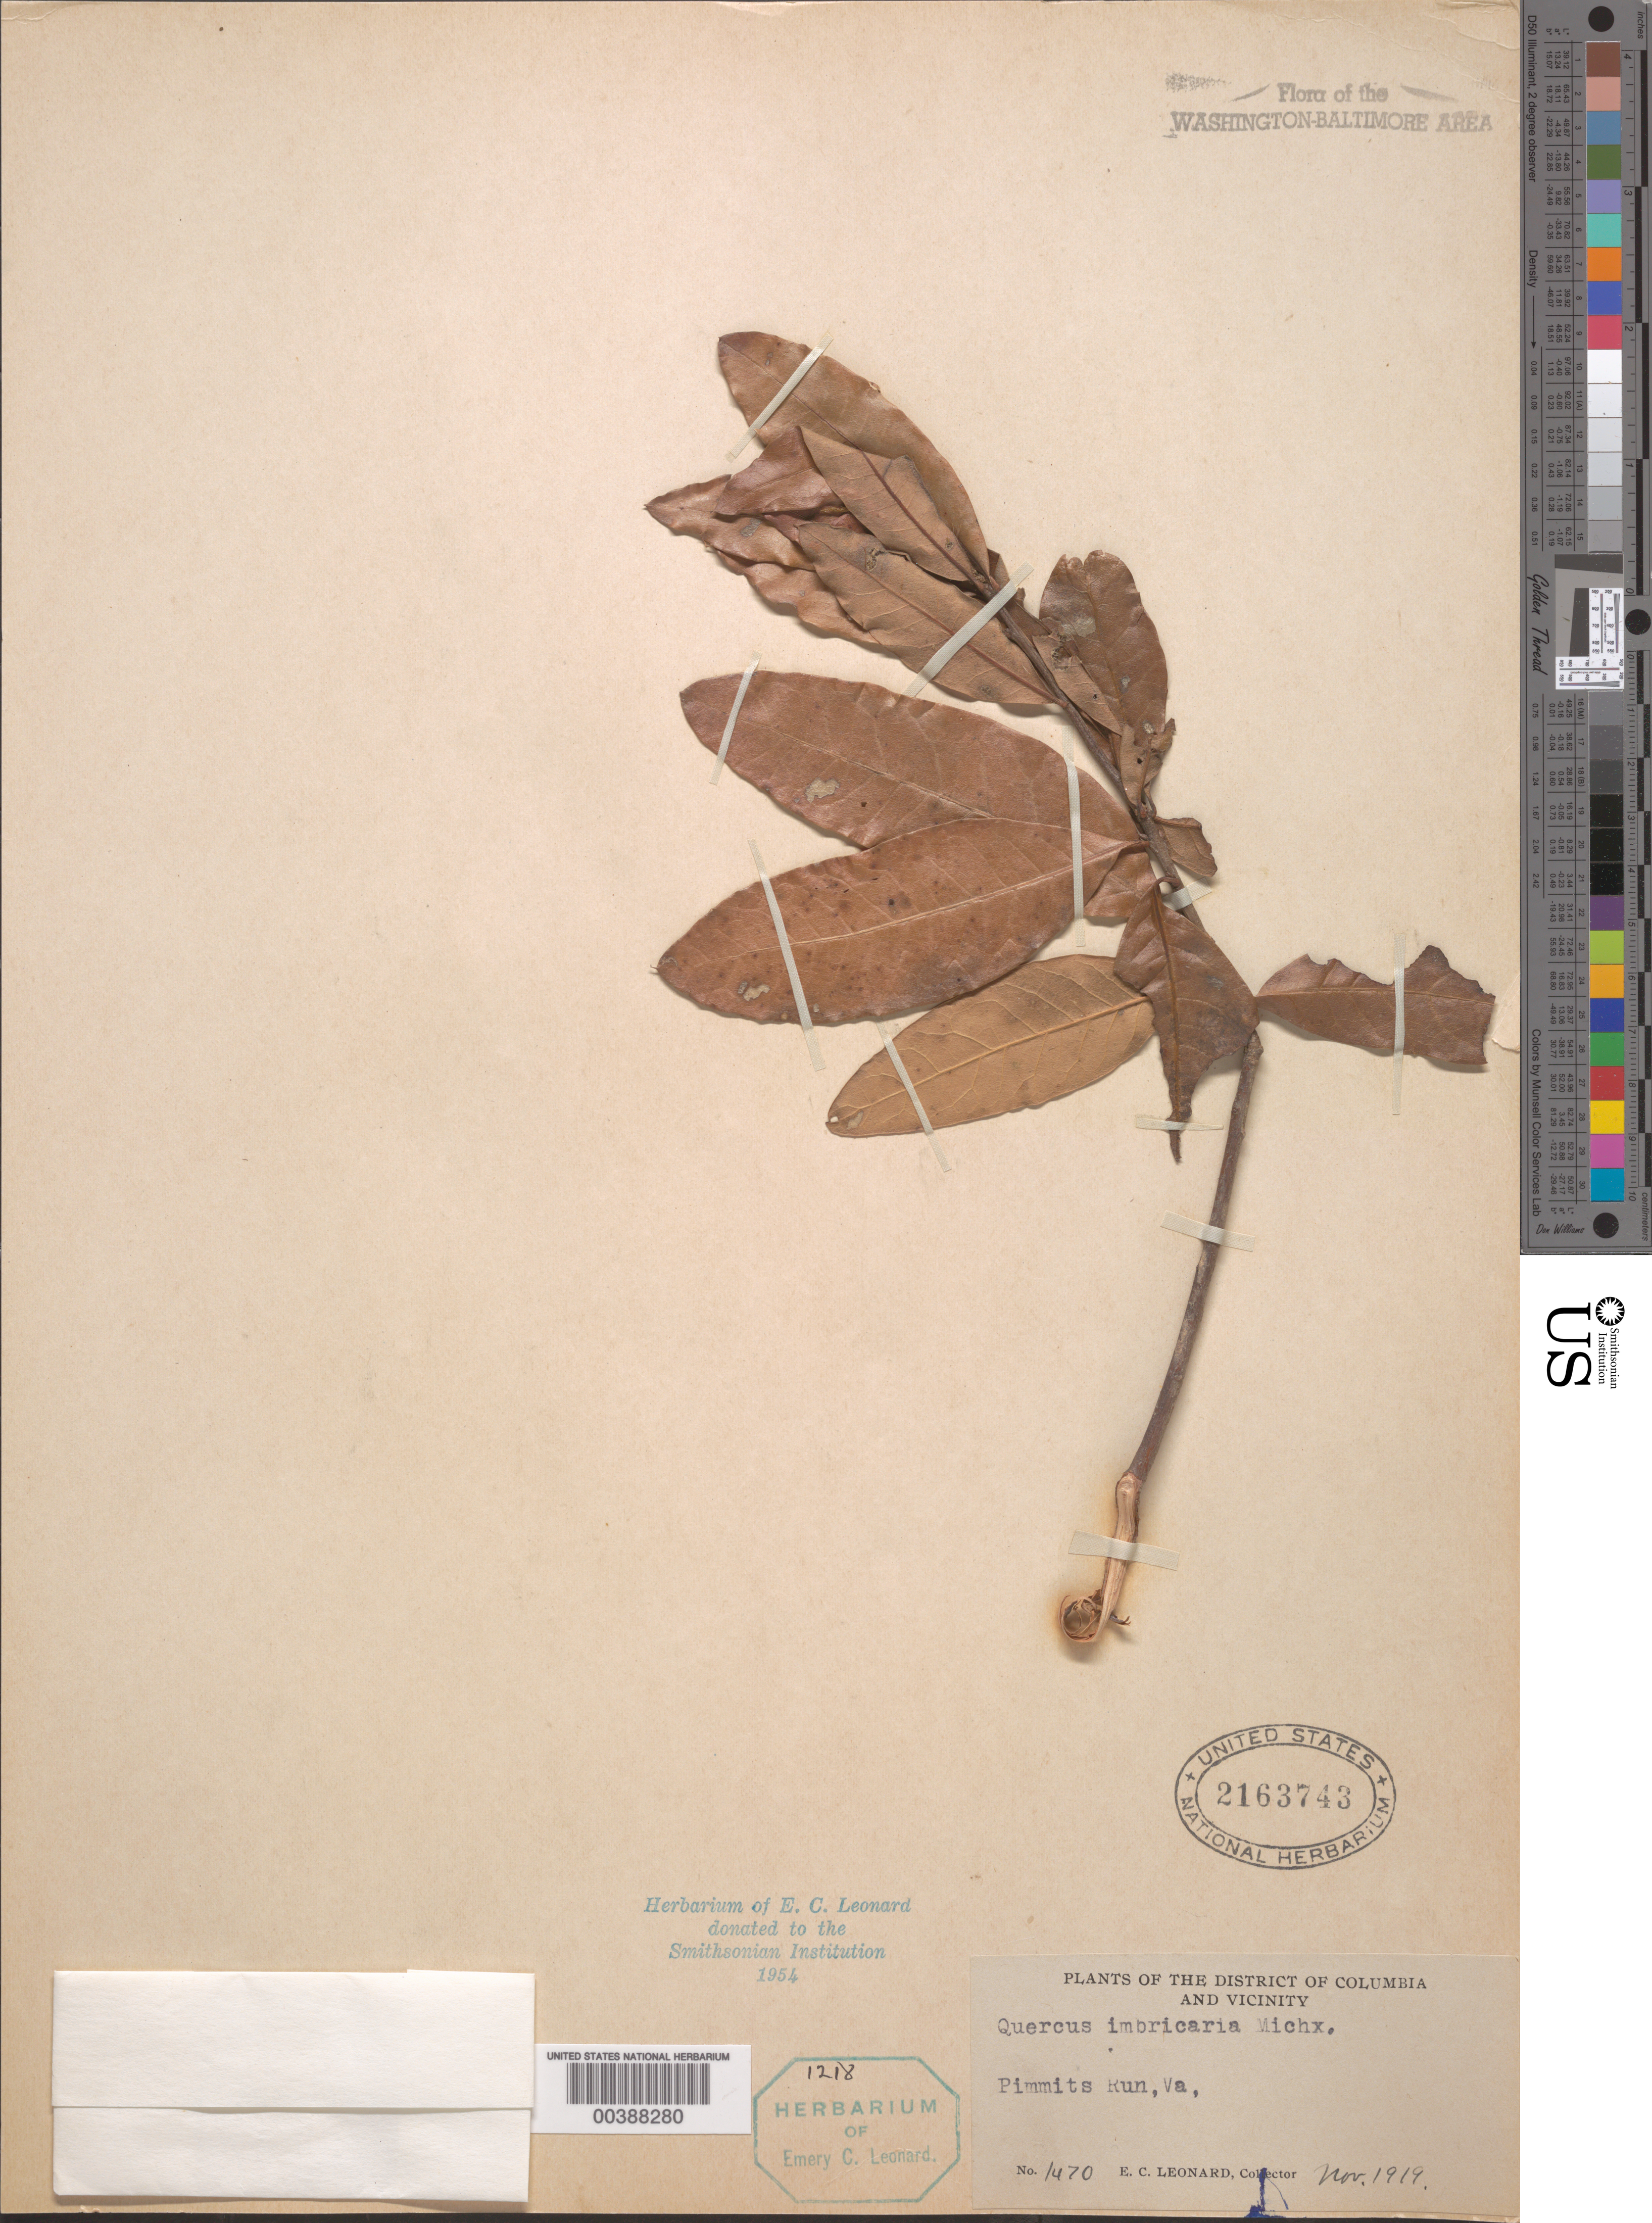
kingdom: Plantae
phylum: Tracheophyta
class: Magnoliopsida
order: Fagales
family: Fagaceae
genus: Quercus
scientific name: Quercus imbricaria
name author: Michx.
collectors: E. C. Leonard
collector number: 1470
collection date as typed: Nov 1919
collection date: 1919-11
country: United States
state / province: Virginia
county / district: Fairfax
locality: Pimmits Run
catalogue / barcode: US 2163743